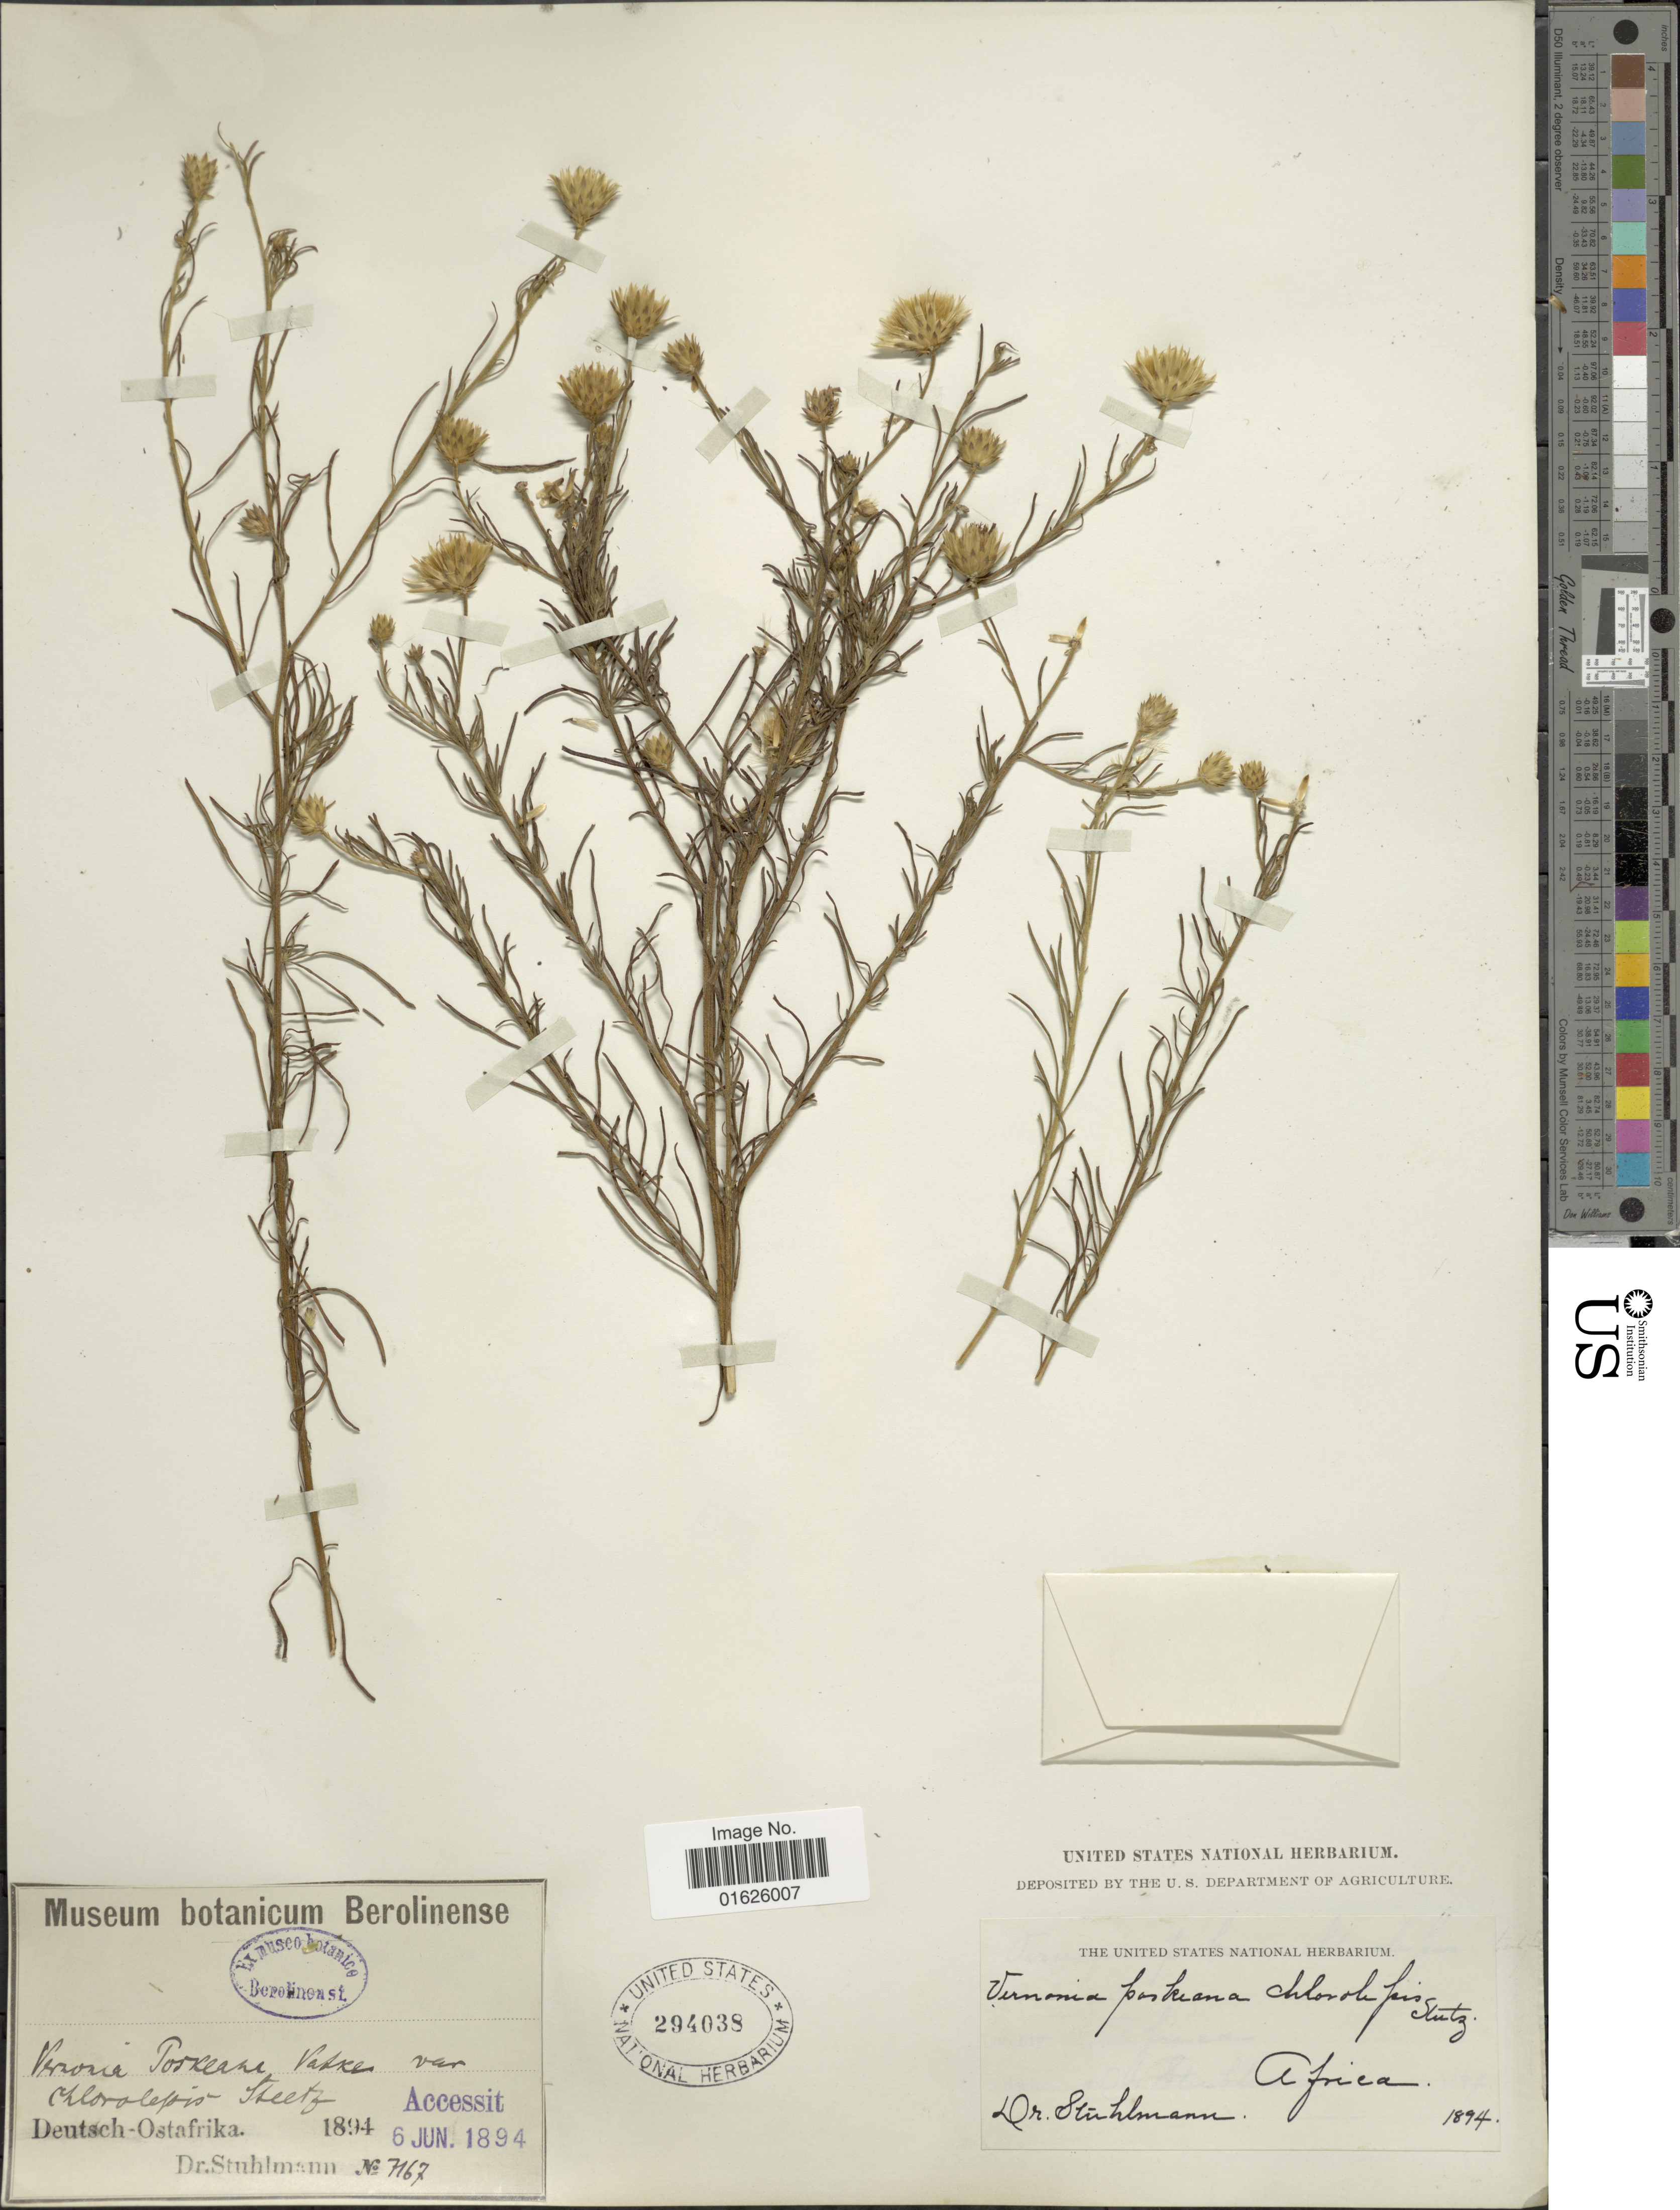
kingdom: Plantae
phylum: Tracheophyta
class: Magnoliopsida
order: Asterales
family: Asteraceae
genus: Polydora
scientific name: Polydora poskeana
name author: (Vatke & Hildebr.) H. Rob.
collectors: -. Stuhlmann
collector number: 7167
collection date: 1894-06-06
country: Tanzania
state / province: Tanga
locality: Deutch - Ostafrika.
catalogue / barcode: US 294038